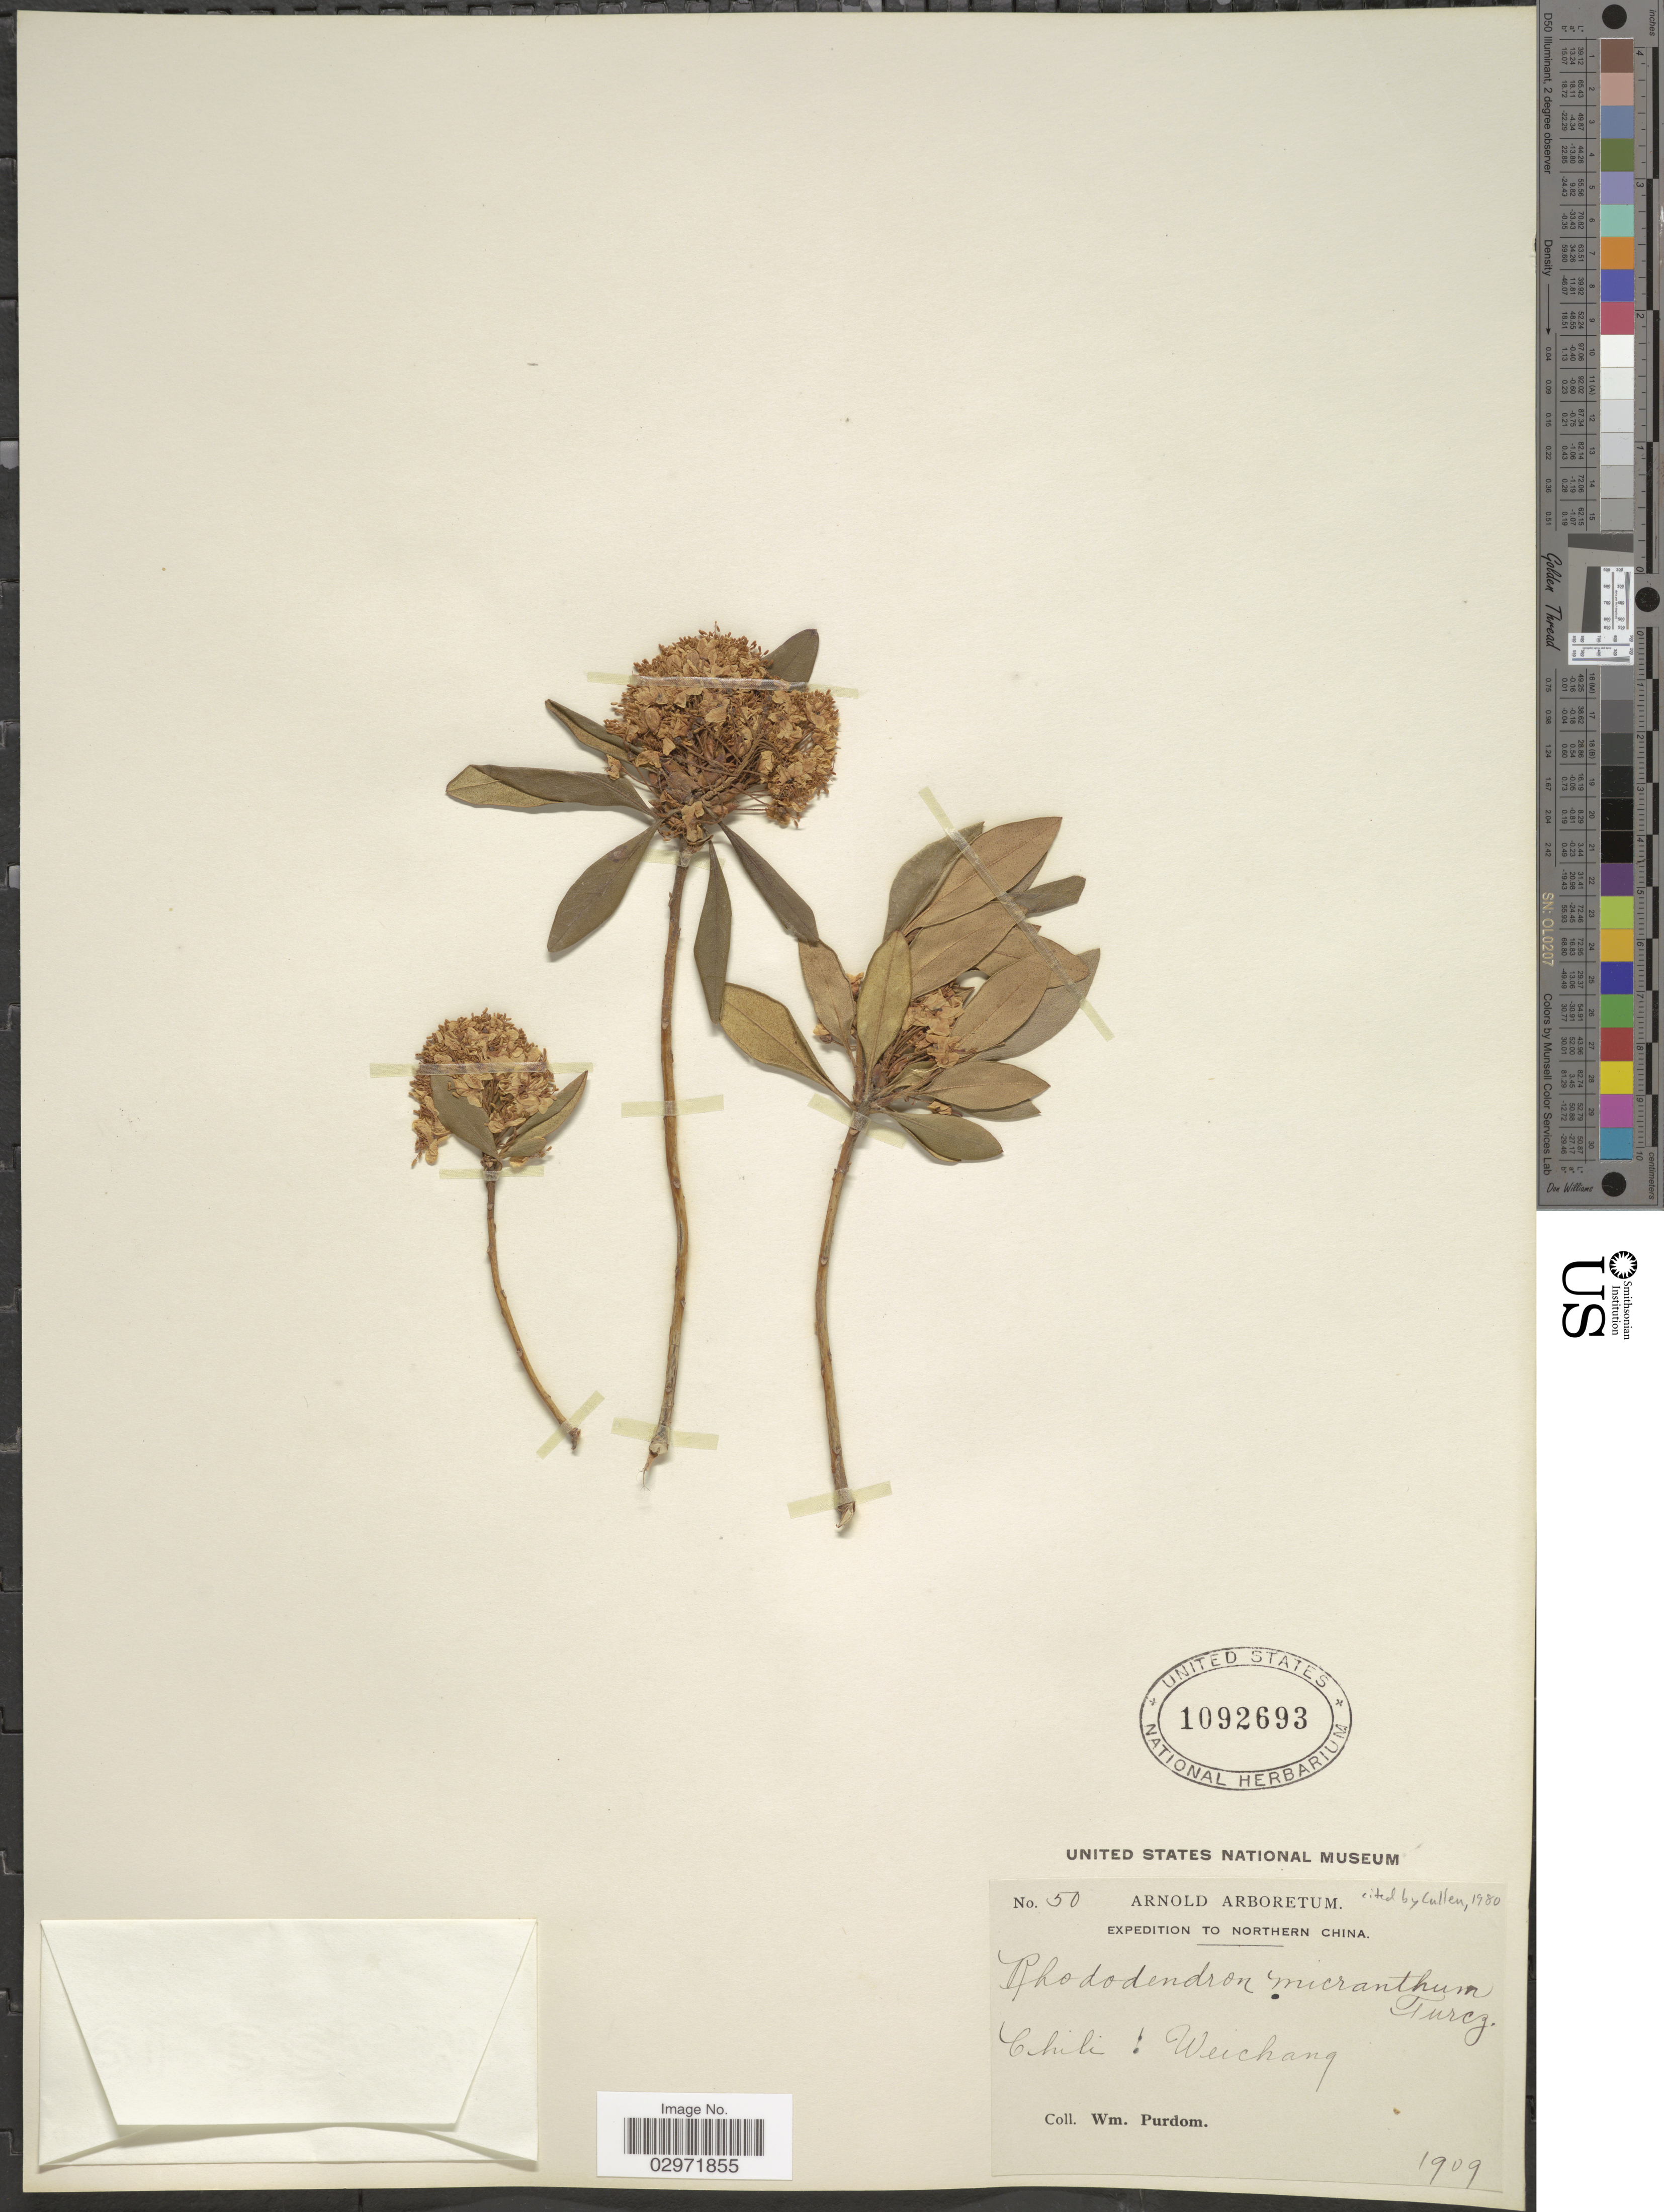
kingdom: Plantae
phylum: Tracheophyta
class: Magnoliopsida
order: Ericales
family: Ericaceae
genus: Rhododendron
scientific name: Rhododendron micranthum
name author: Turcz.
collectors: W. Purdom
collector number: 50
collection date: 1909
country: China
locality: Northern China, Chili: Weichang.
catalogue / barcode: US 1092693